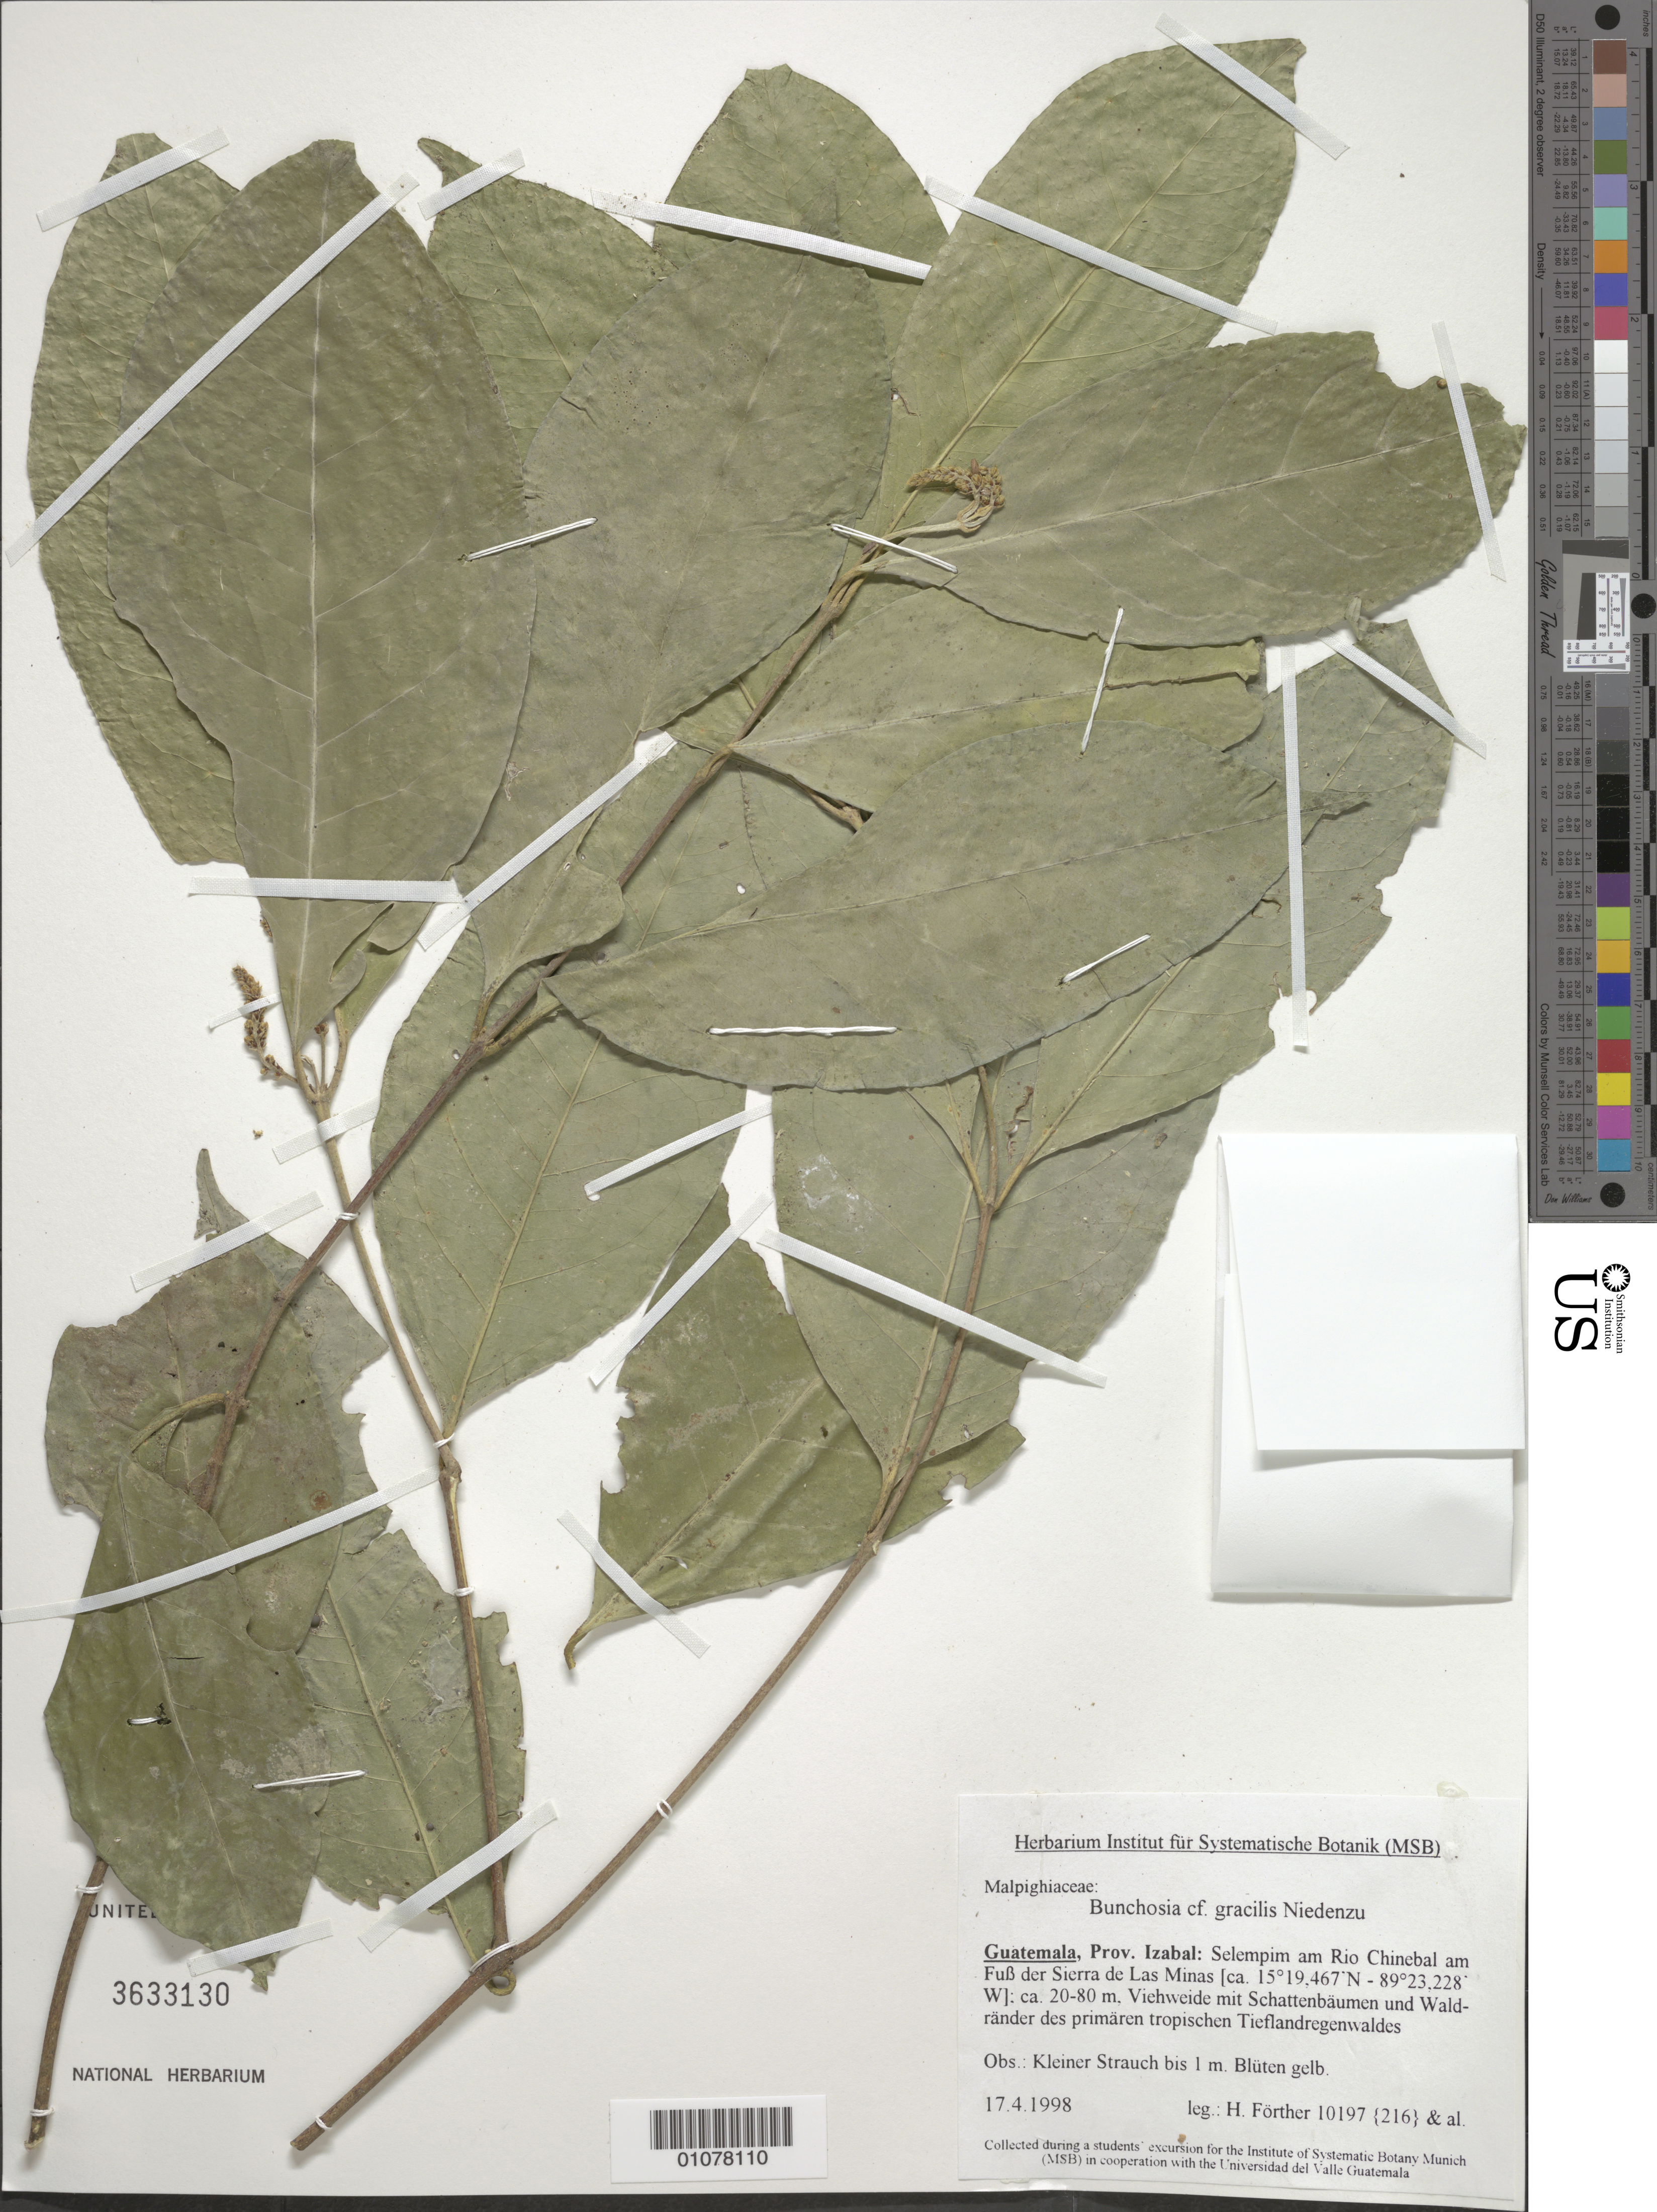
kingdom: Plantae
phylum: Tracheophyta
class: Magnoliopsida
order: Malpighiales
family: Malpighiaceae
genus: Bunchosia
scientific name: Bunchosia lindeniana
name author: A. Juss.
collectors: H. Förther et al.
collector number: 10197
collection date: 1998-04-17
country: Guatemala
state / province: Izabal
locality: Selempim am Rio Chinebal am Fuß der Sierra de Las Minas.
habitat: Viehweide mit Schattenbäumen und Waldränder des primären tropischen Tieflandregenwaldes.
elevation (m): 20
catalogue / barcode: US 3633130